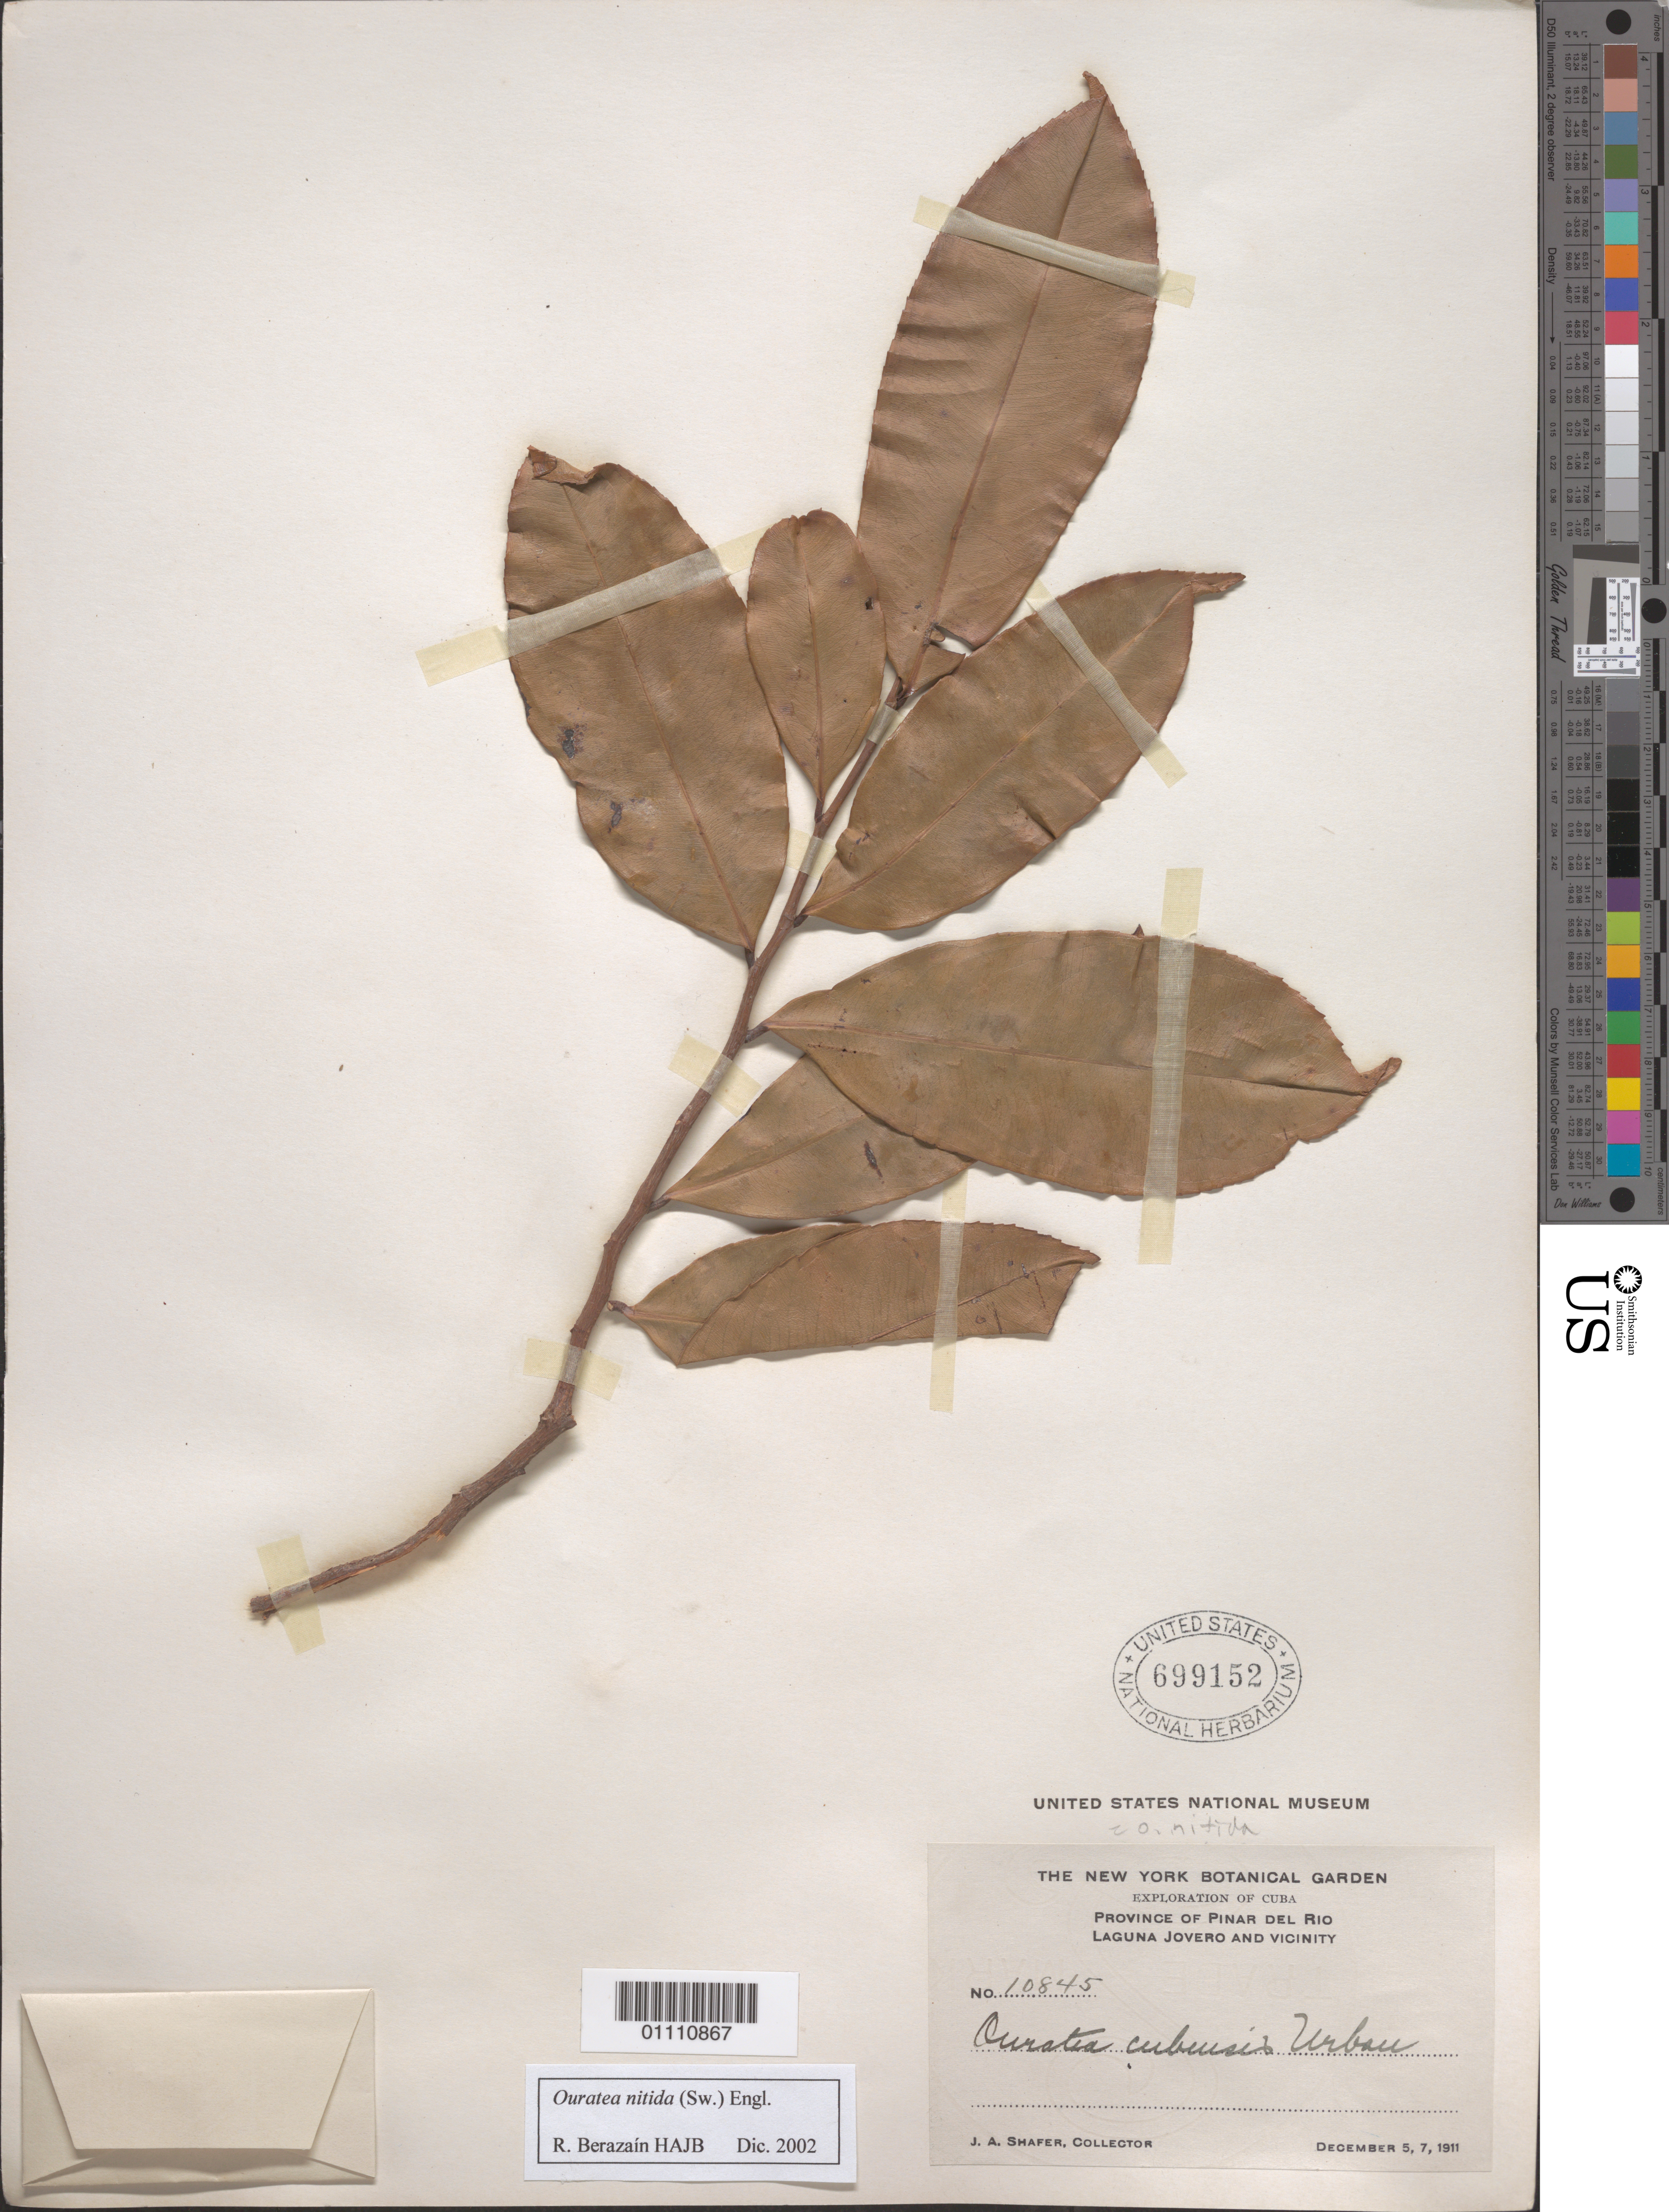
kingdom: Plantae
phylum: Tracheophyta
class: Magnoliopsida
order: Malpighiales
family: Ochnaceae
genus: Ouratea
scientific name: Ouratea nitida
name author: (Sw.) Engl.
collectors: J. A. Shafer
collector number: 10845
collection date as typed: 05 Dec 1911 or 07 Dec 1911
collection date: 1911-12-05 or 1911-12-07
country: Cuba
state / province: Pinar del Rio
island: Cuba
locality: Pinar del Rio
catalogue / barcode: US 699152